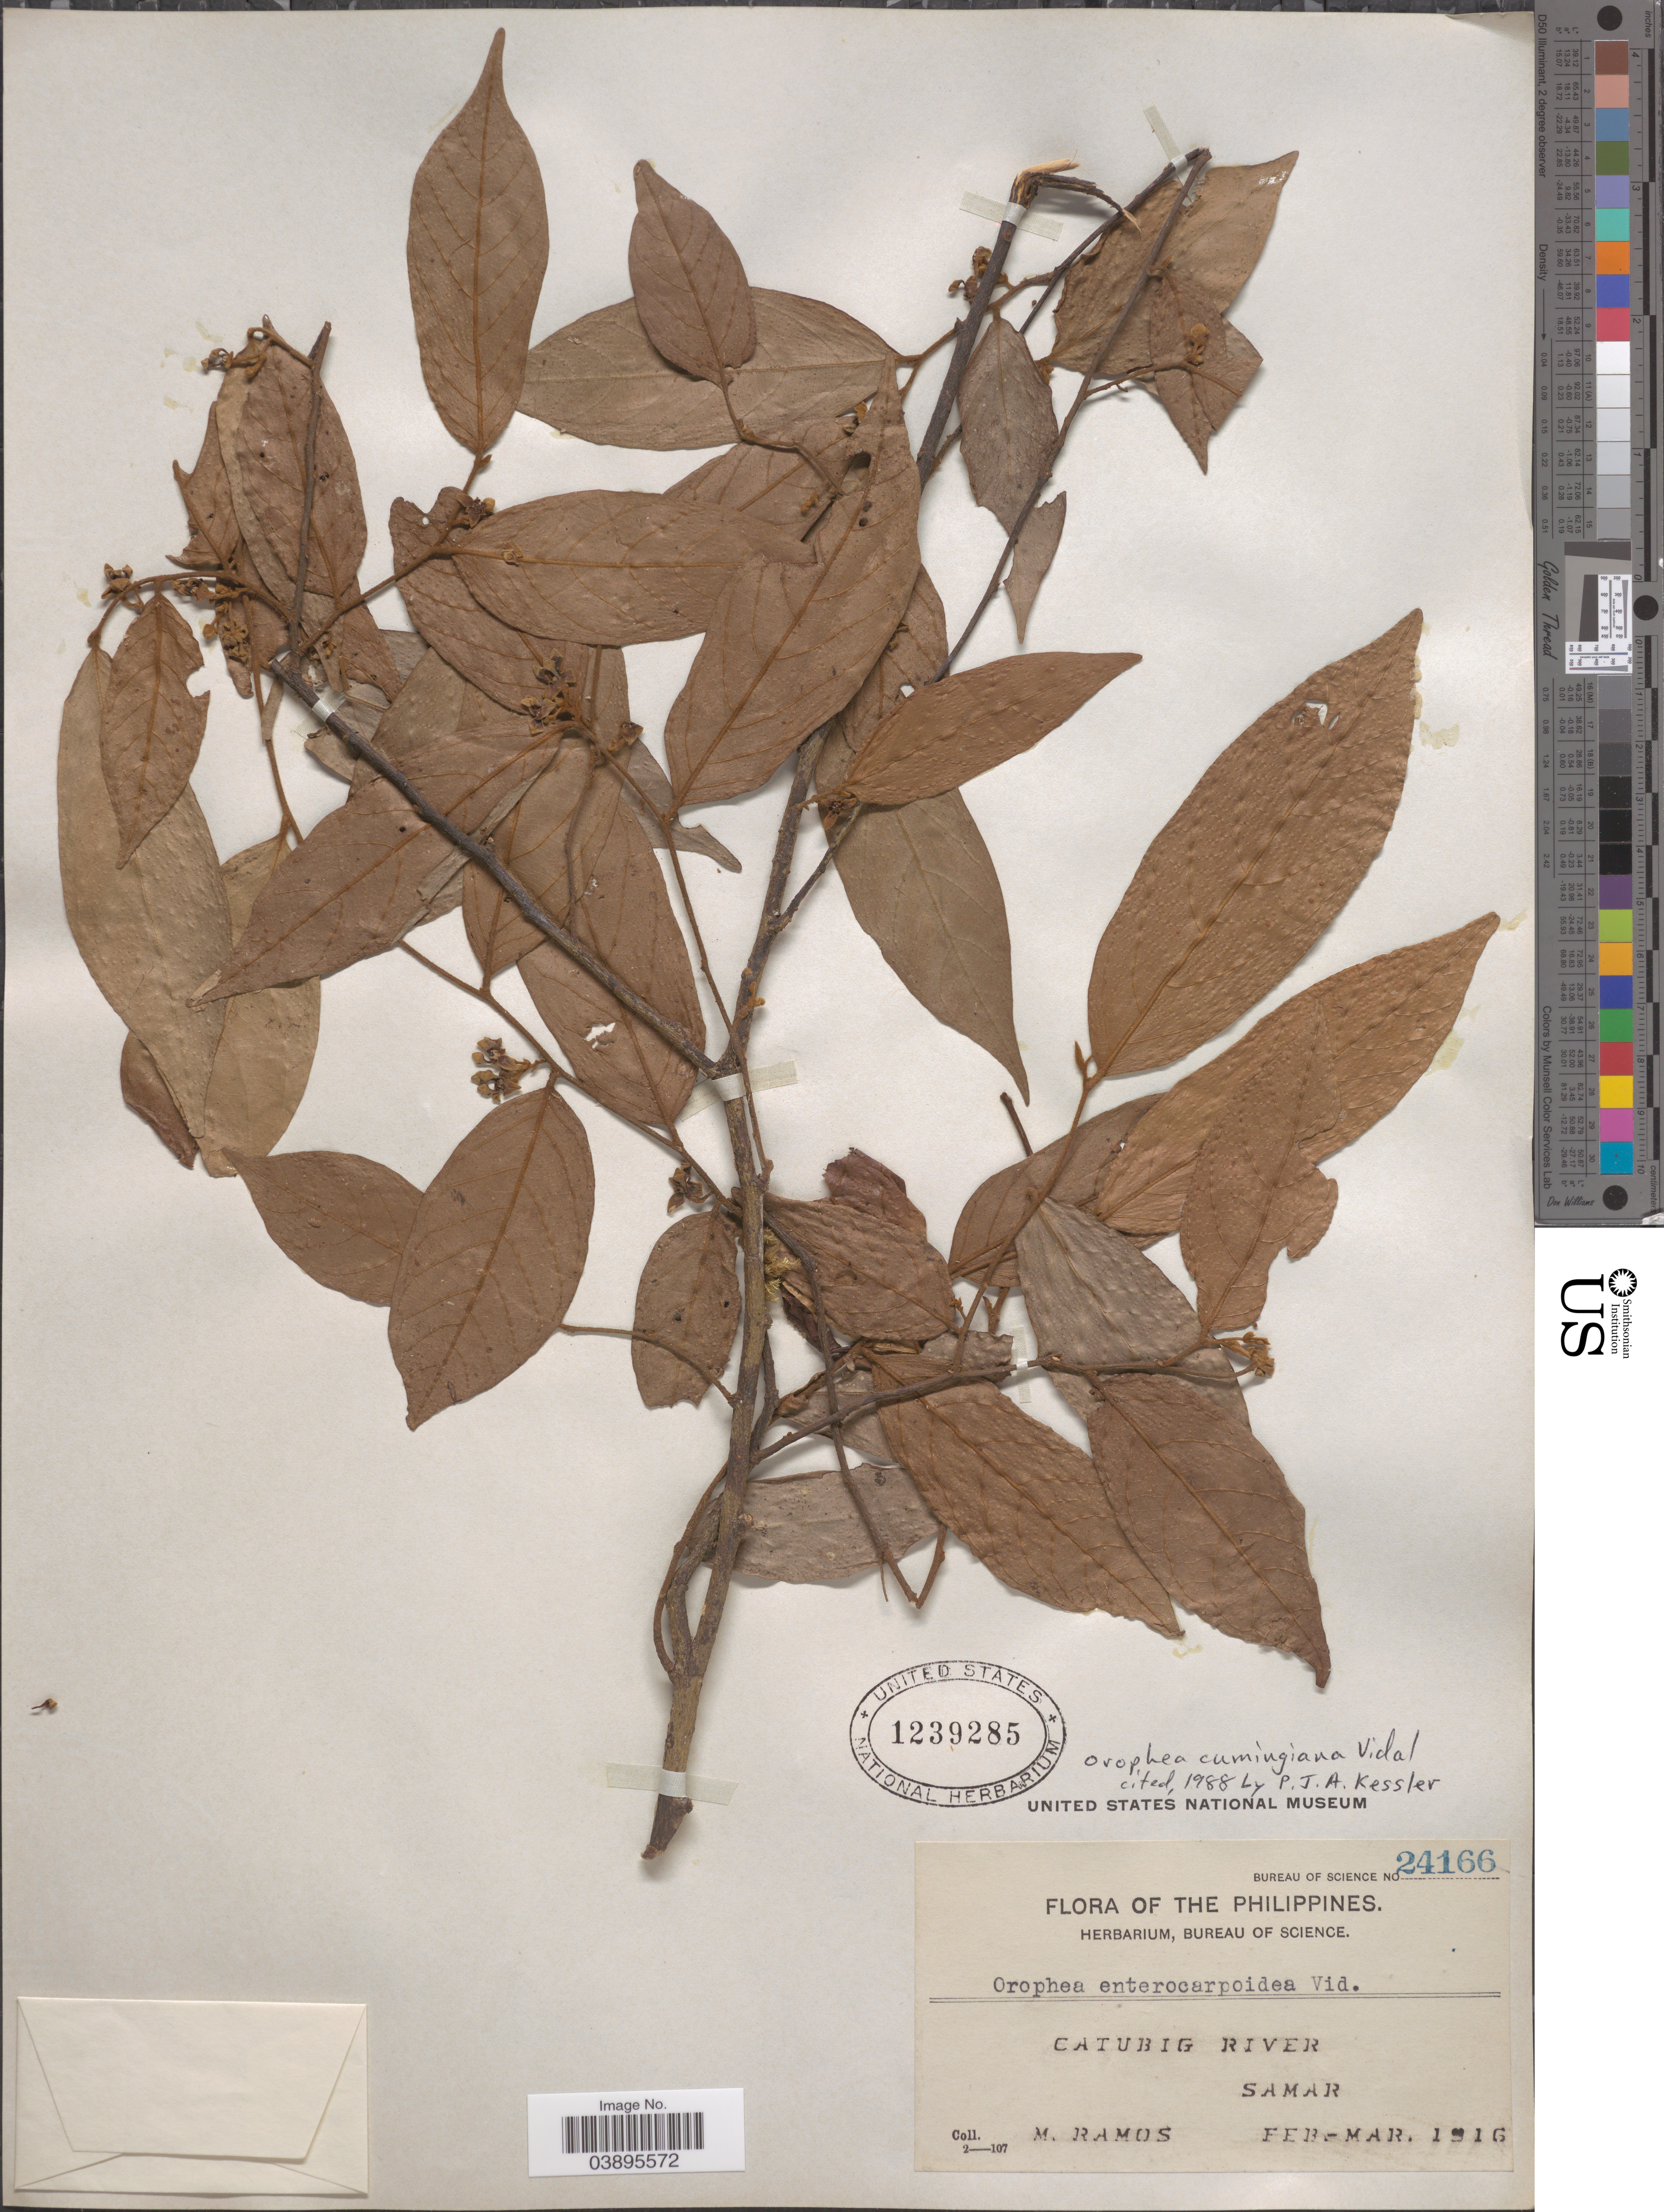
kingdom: Plantae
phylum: Tracheophyta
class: Magnoliopsida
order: Magnoliales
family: Annonaceae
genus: Orophea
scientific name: Orophea cumingiana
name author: S. Vidal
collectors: M. Ramos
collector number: Bureau of Science 24166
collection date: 1916-02/1916-03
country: Philippines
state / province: Eastern Visayas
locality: Catubig River, Samar.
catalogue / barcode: US 1239285